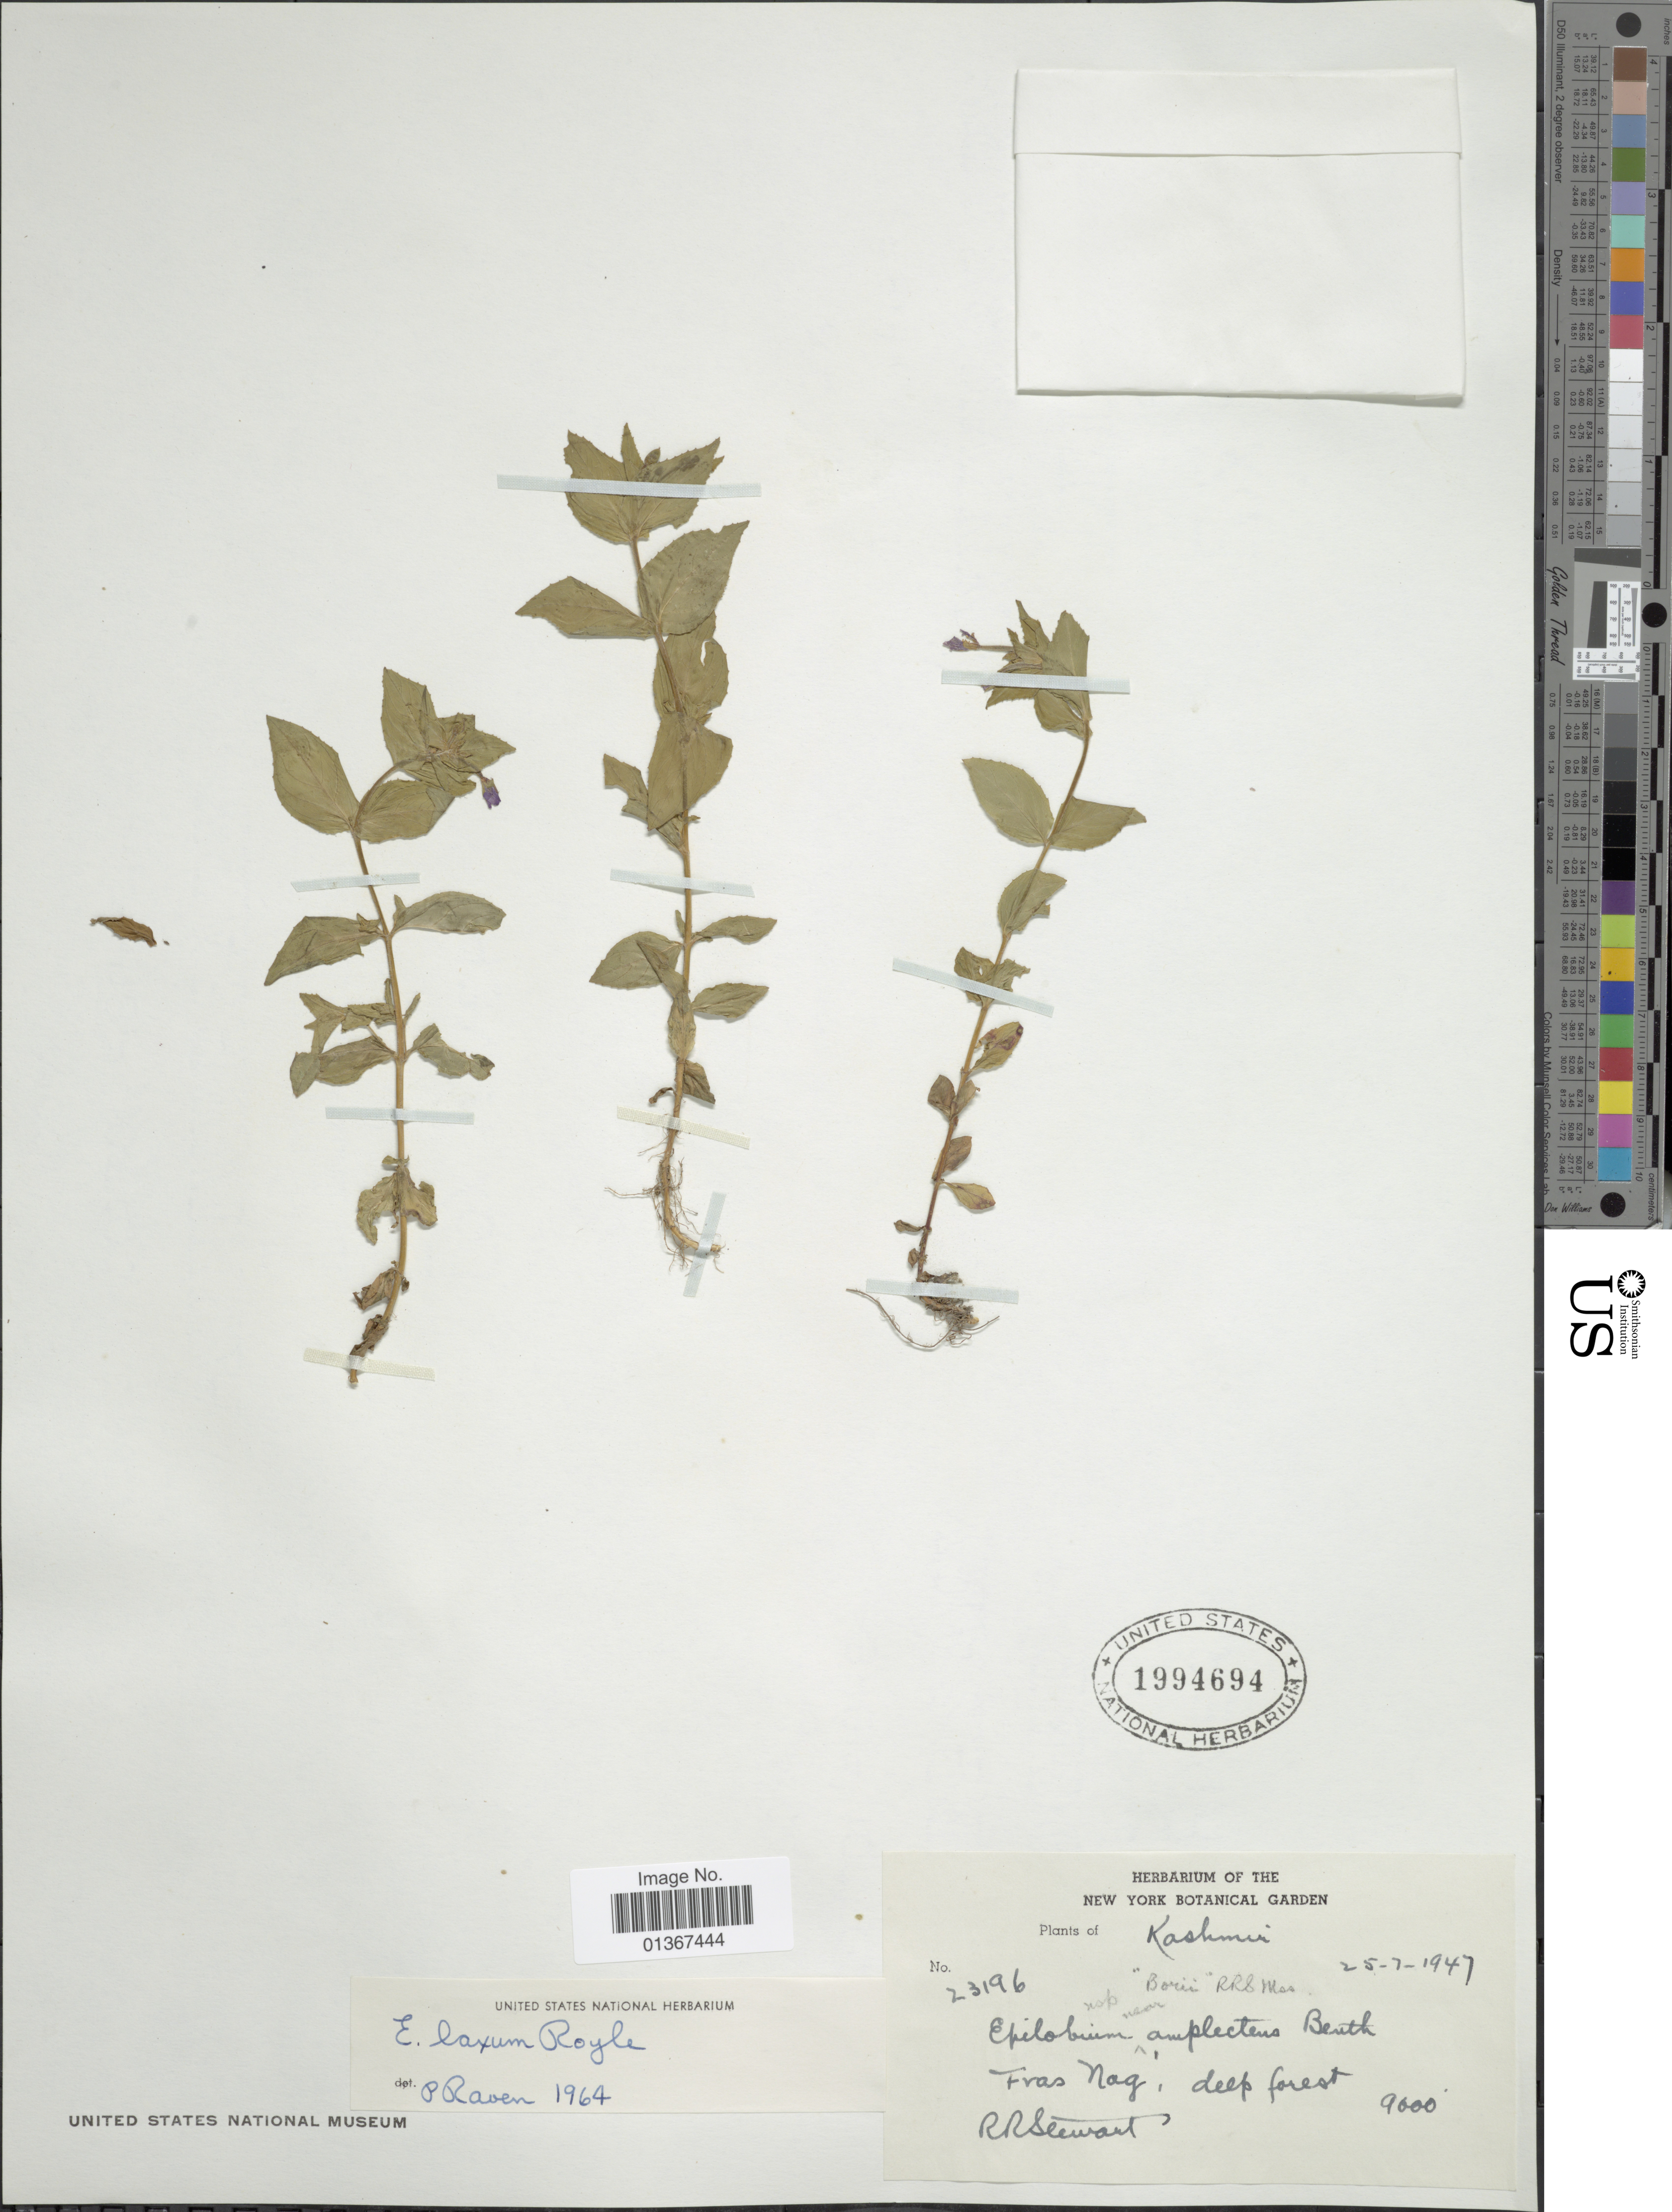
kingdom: Plantae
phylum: Tracheophyta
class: Magnoliopsida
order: Myrtales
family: Onagraceae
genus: Epilobium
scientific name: Epilobium laxum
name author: Royle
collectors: R. R. Stewart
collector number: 23196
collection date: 1947-07-25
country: India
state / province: Jammu and Kashmir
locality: Kashmir. Fras Nag.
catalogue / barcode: US 1994694